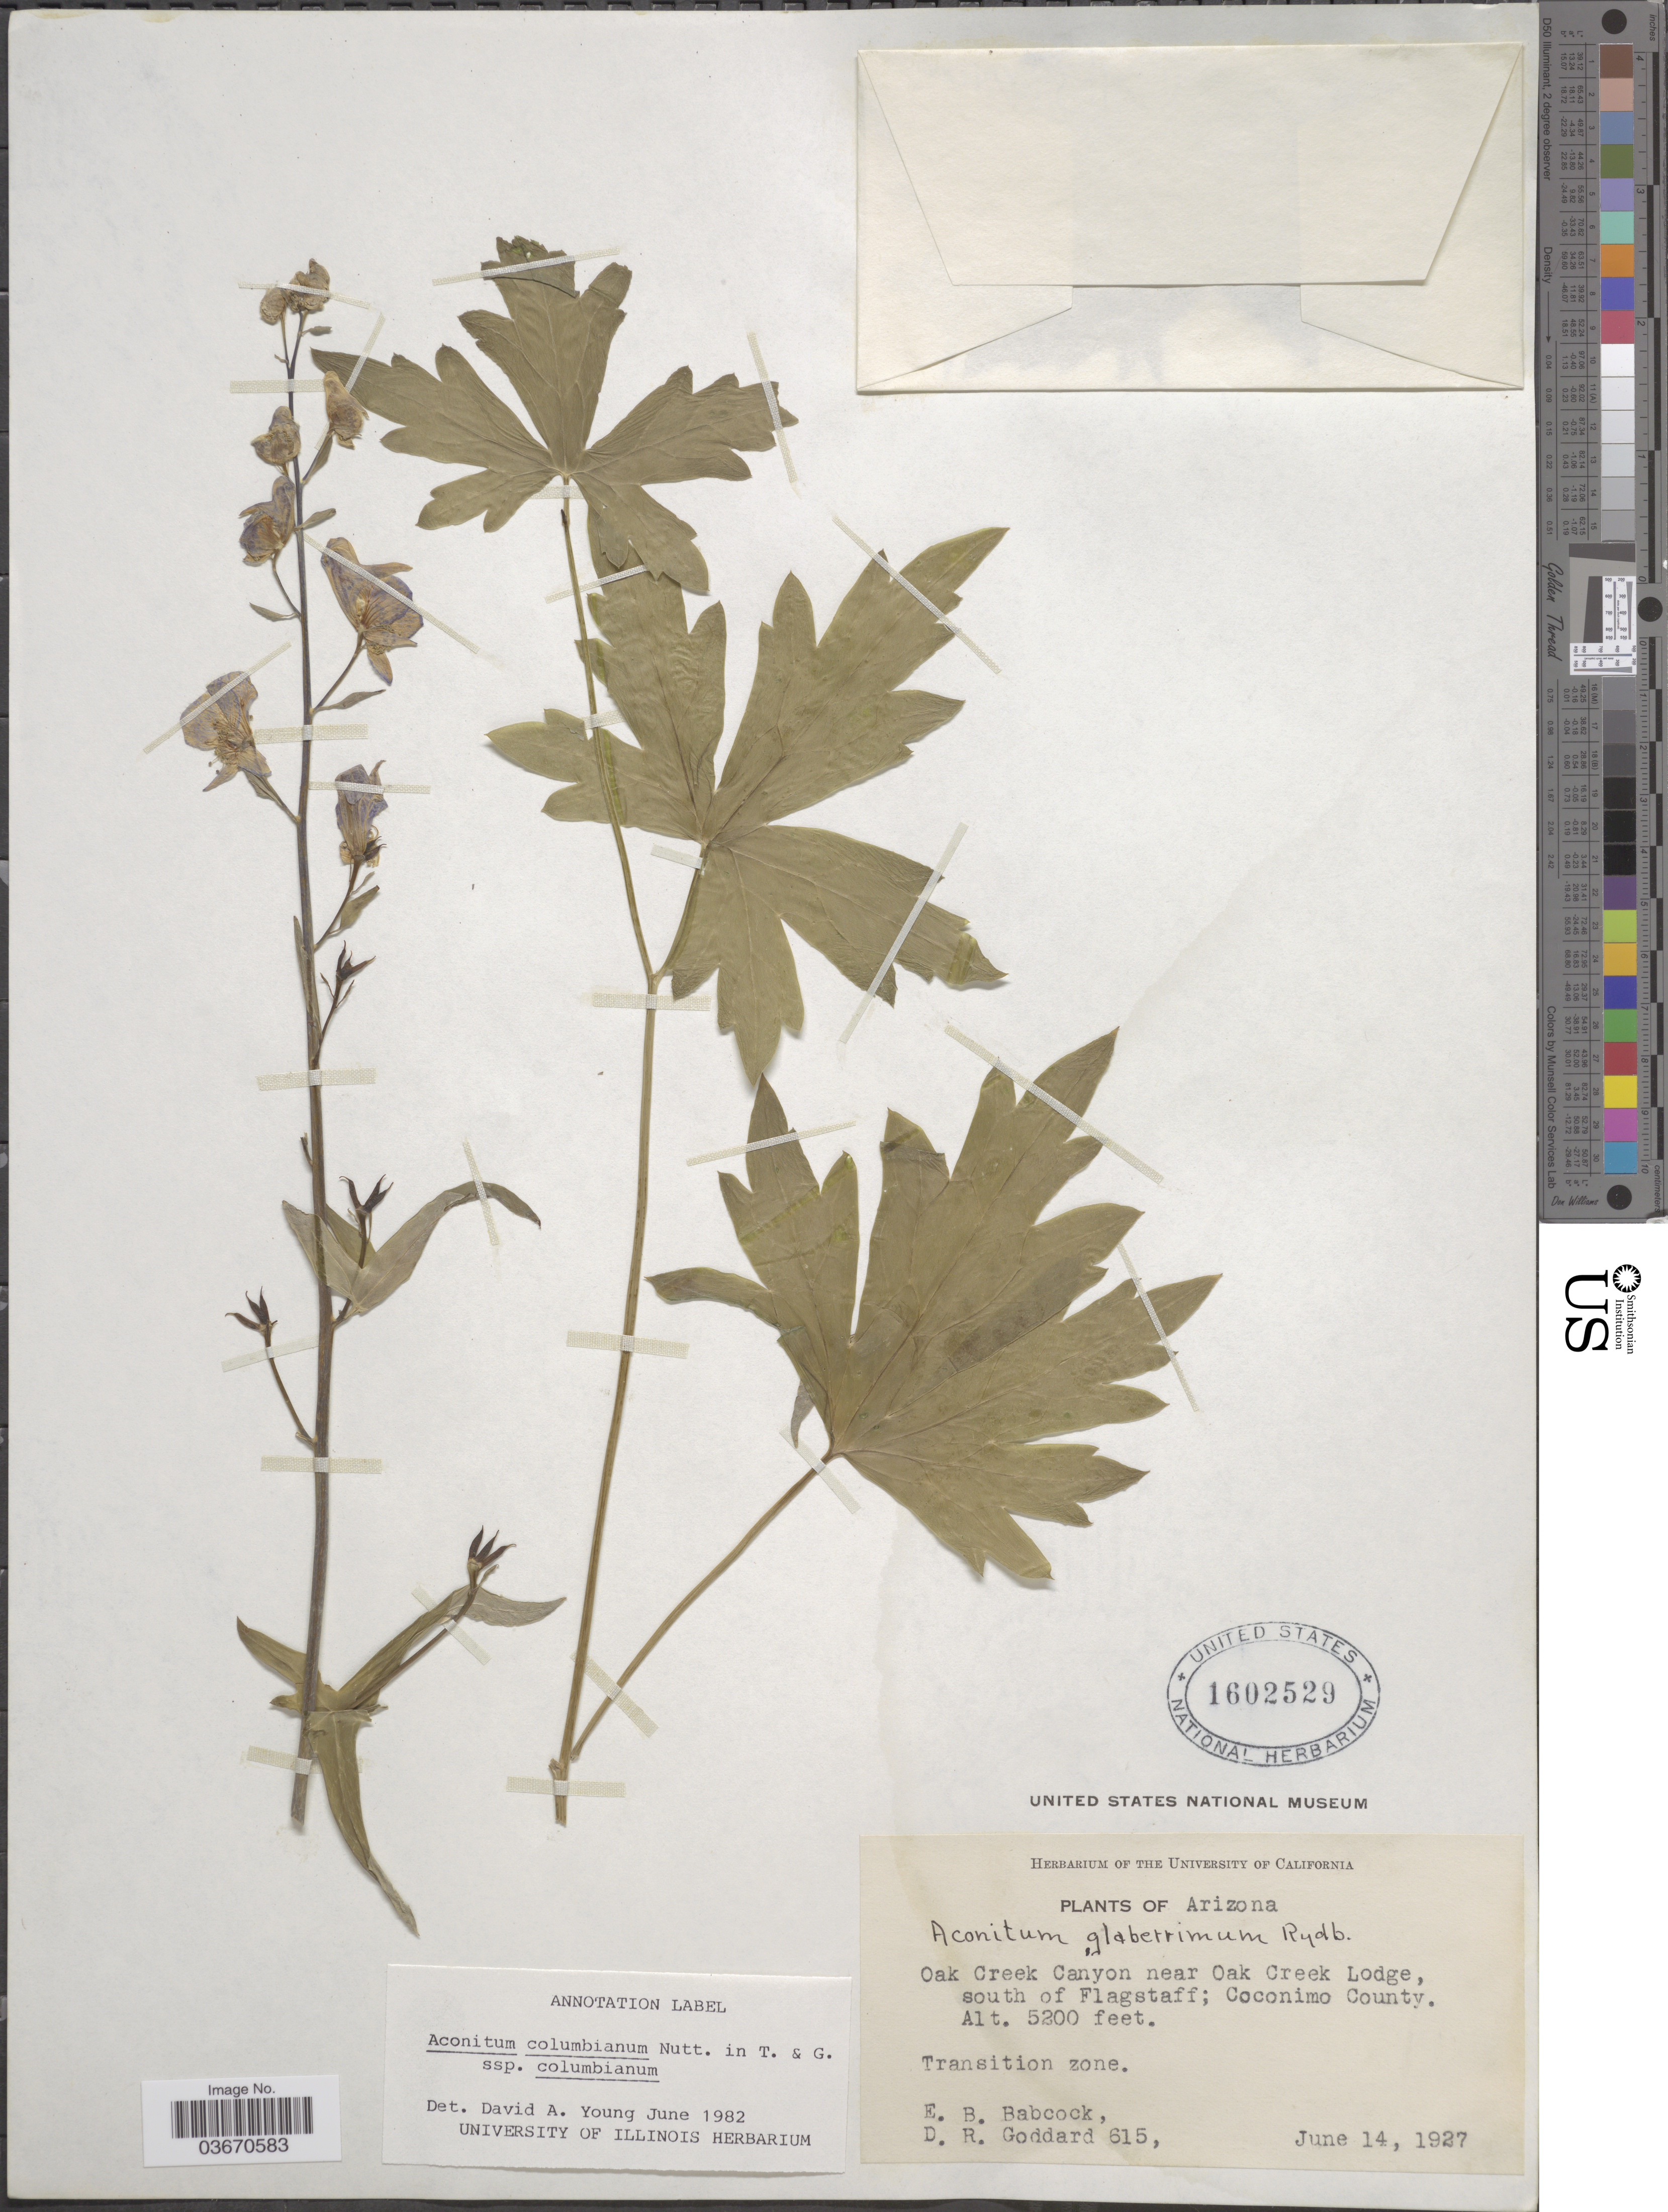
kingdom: Plantae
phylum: Tracheophyta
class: Magnoliopsida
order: Ranunculales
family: Ranunculaceae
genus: Aconitum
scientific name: Aconitum columbianum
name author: Nutt.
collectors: E. B. Babcock & D. Goddard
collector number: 615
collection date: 1927-06-14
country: United States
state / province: Arizona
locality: Oak Creek Canyon near Oak Creek Lodge, south of Flagstaff; Coconimo County.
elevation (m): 1585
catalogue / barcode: US 1602529